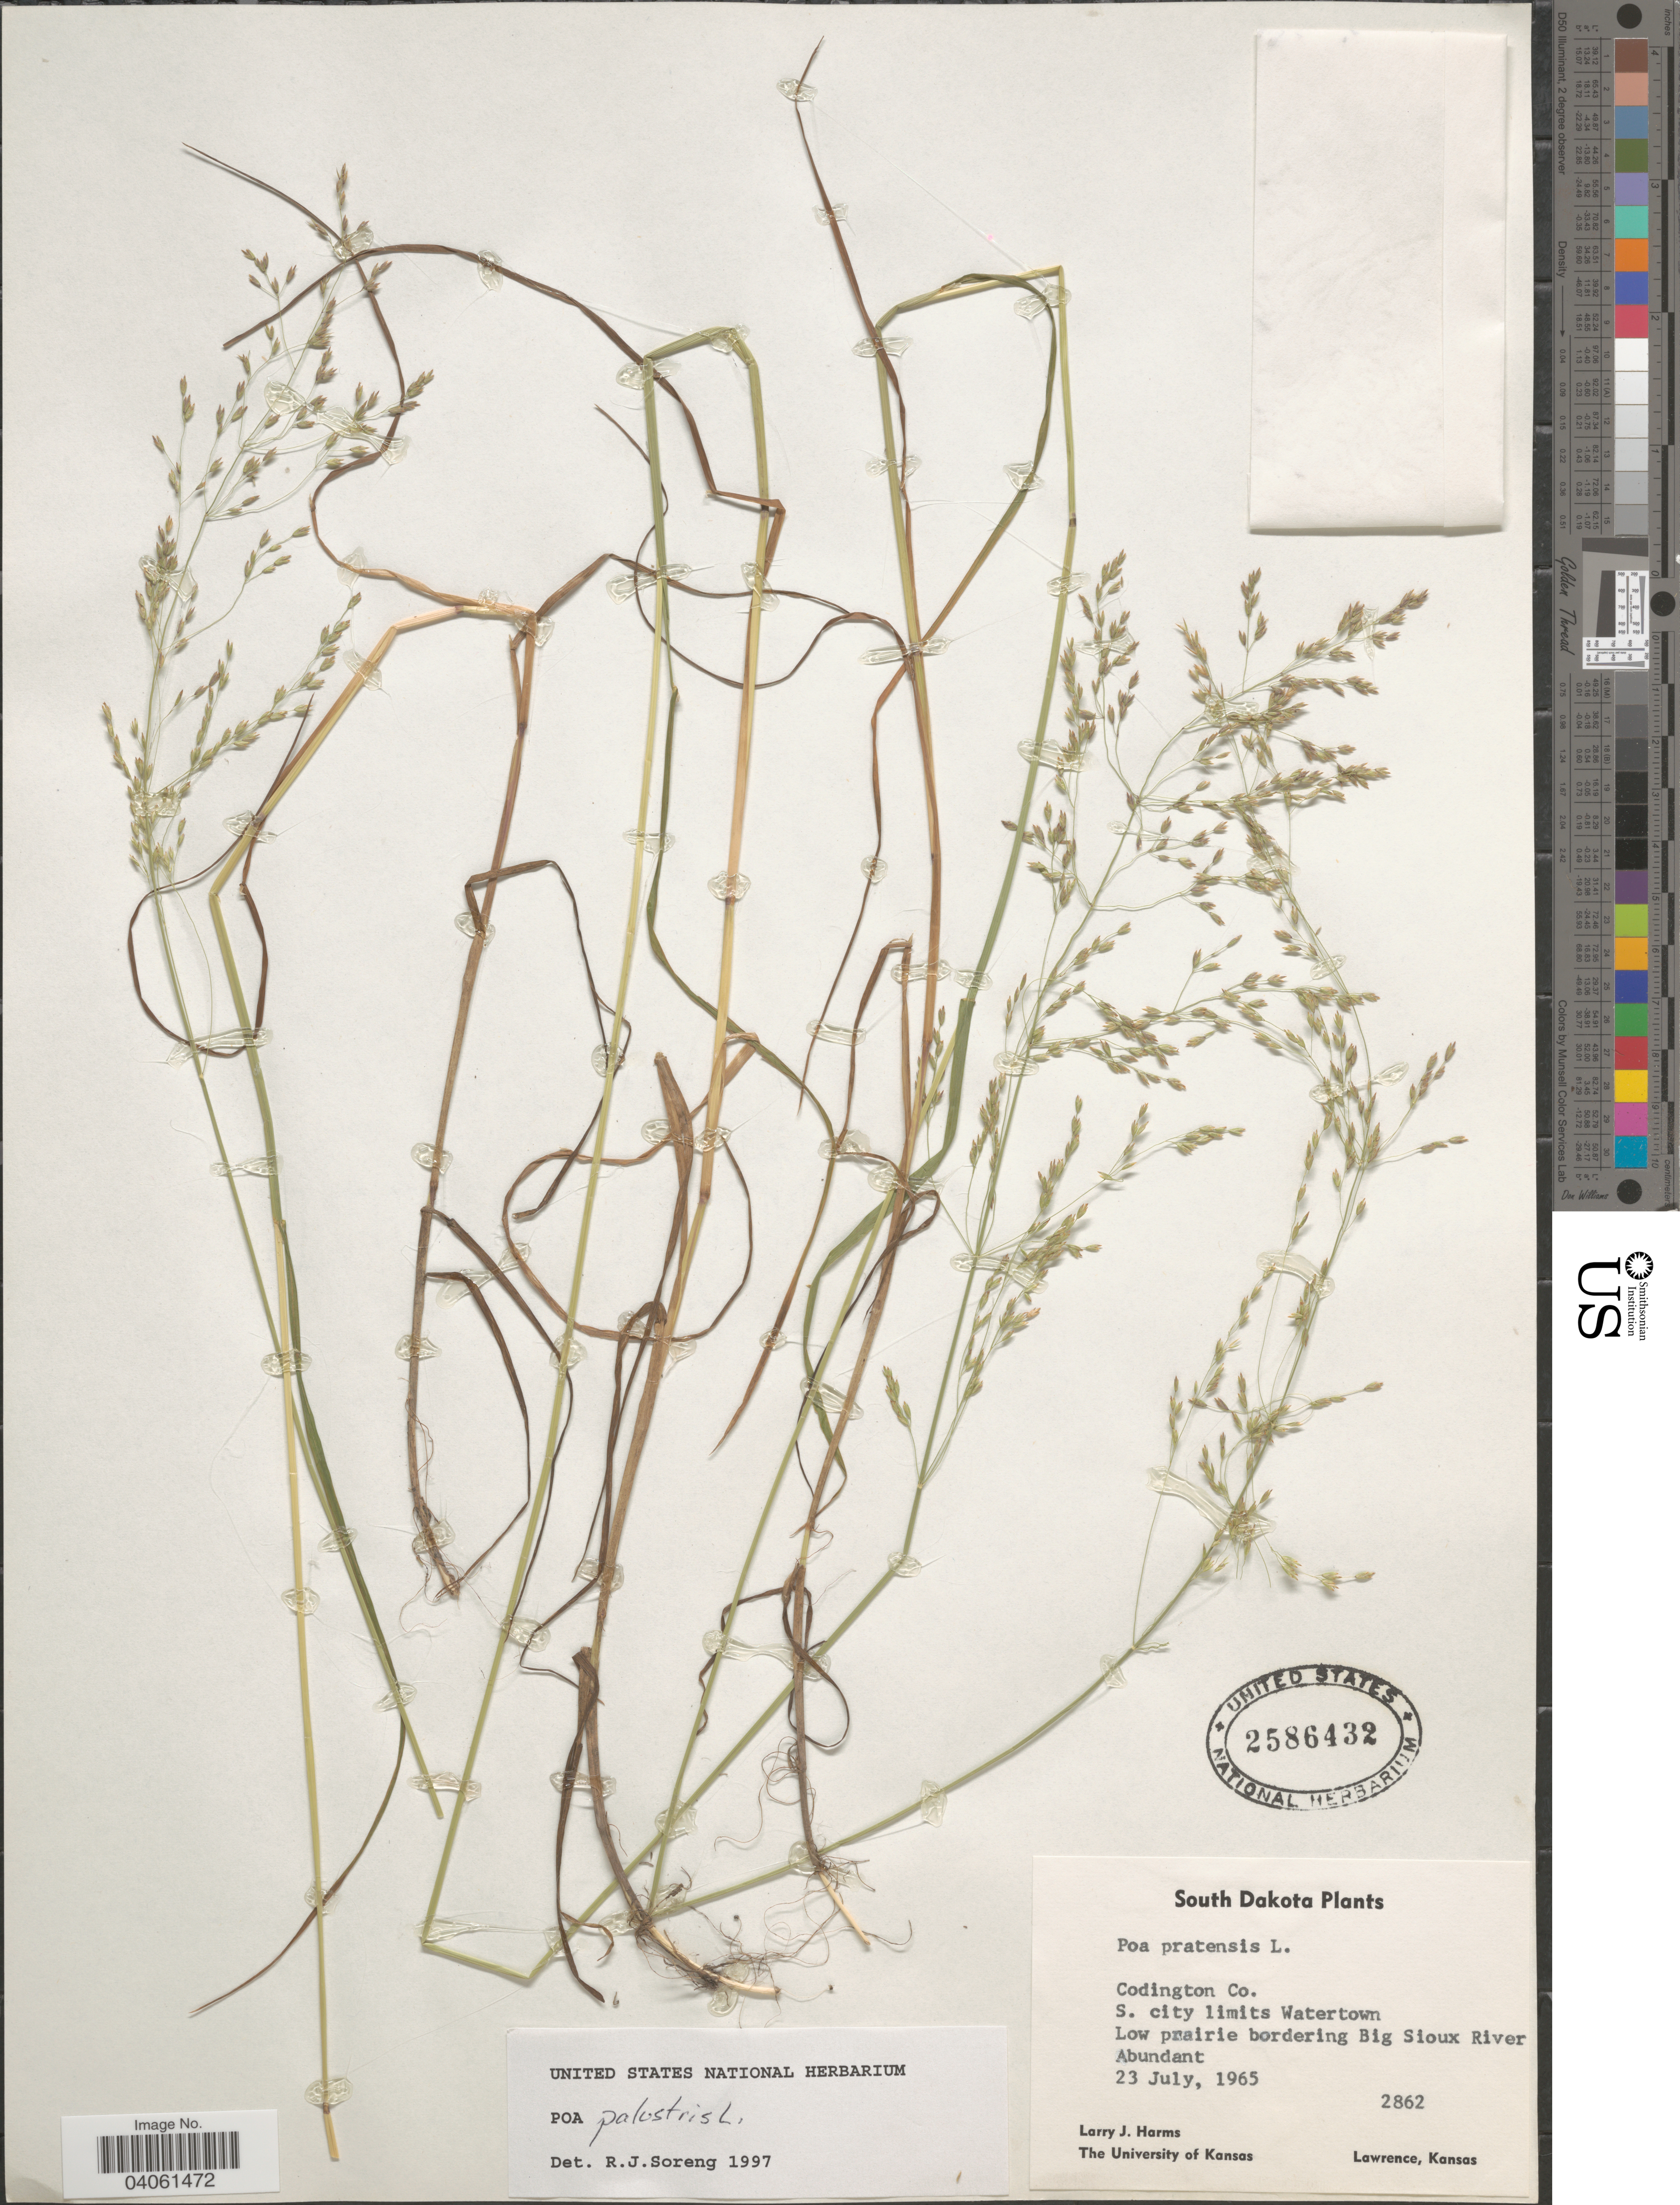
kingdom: Plantae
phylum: Tracheophyta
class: Liliopsida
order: Poales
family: Poaceae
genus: Poa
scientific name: Poa palustris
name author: L.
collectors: L. Harms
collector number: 2862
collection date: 1965-07-23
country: United States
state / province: South Dakota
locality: Codington Co. S. city limits Watertown. Low prairie bordering Big Sioux River.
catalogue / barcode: US 2586432